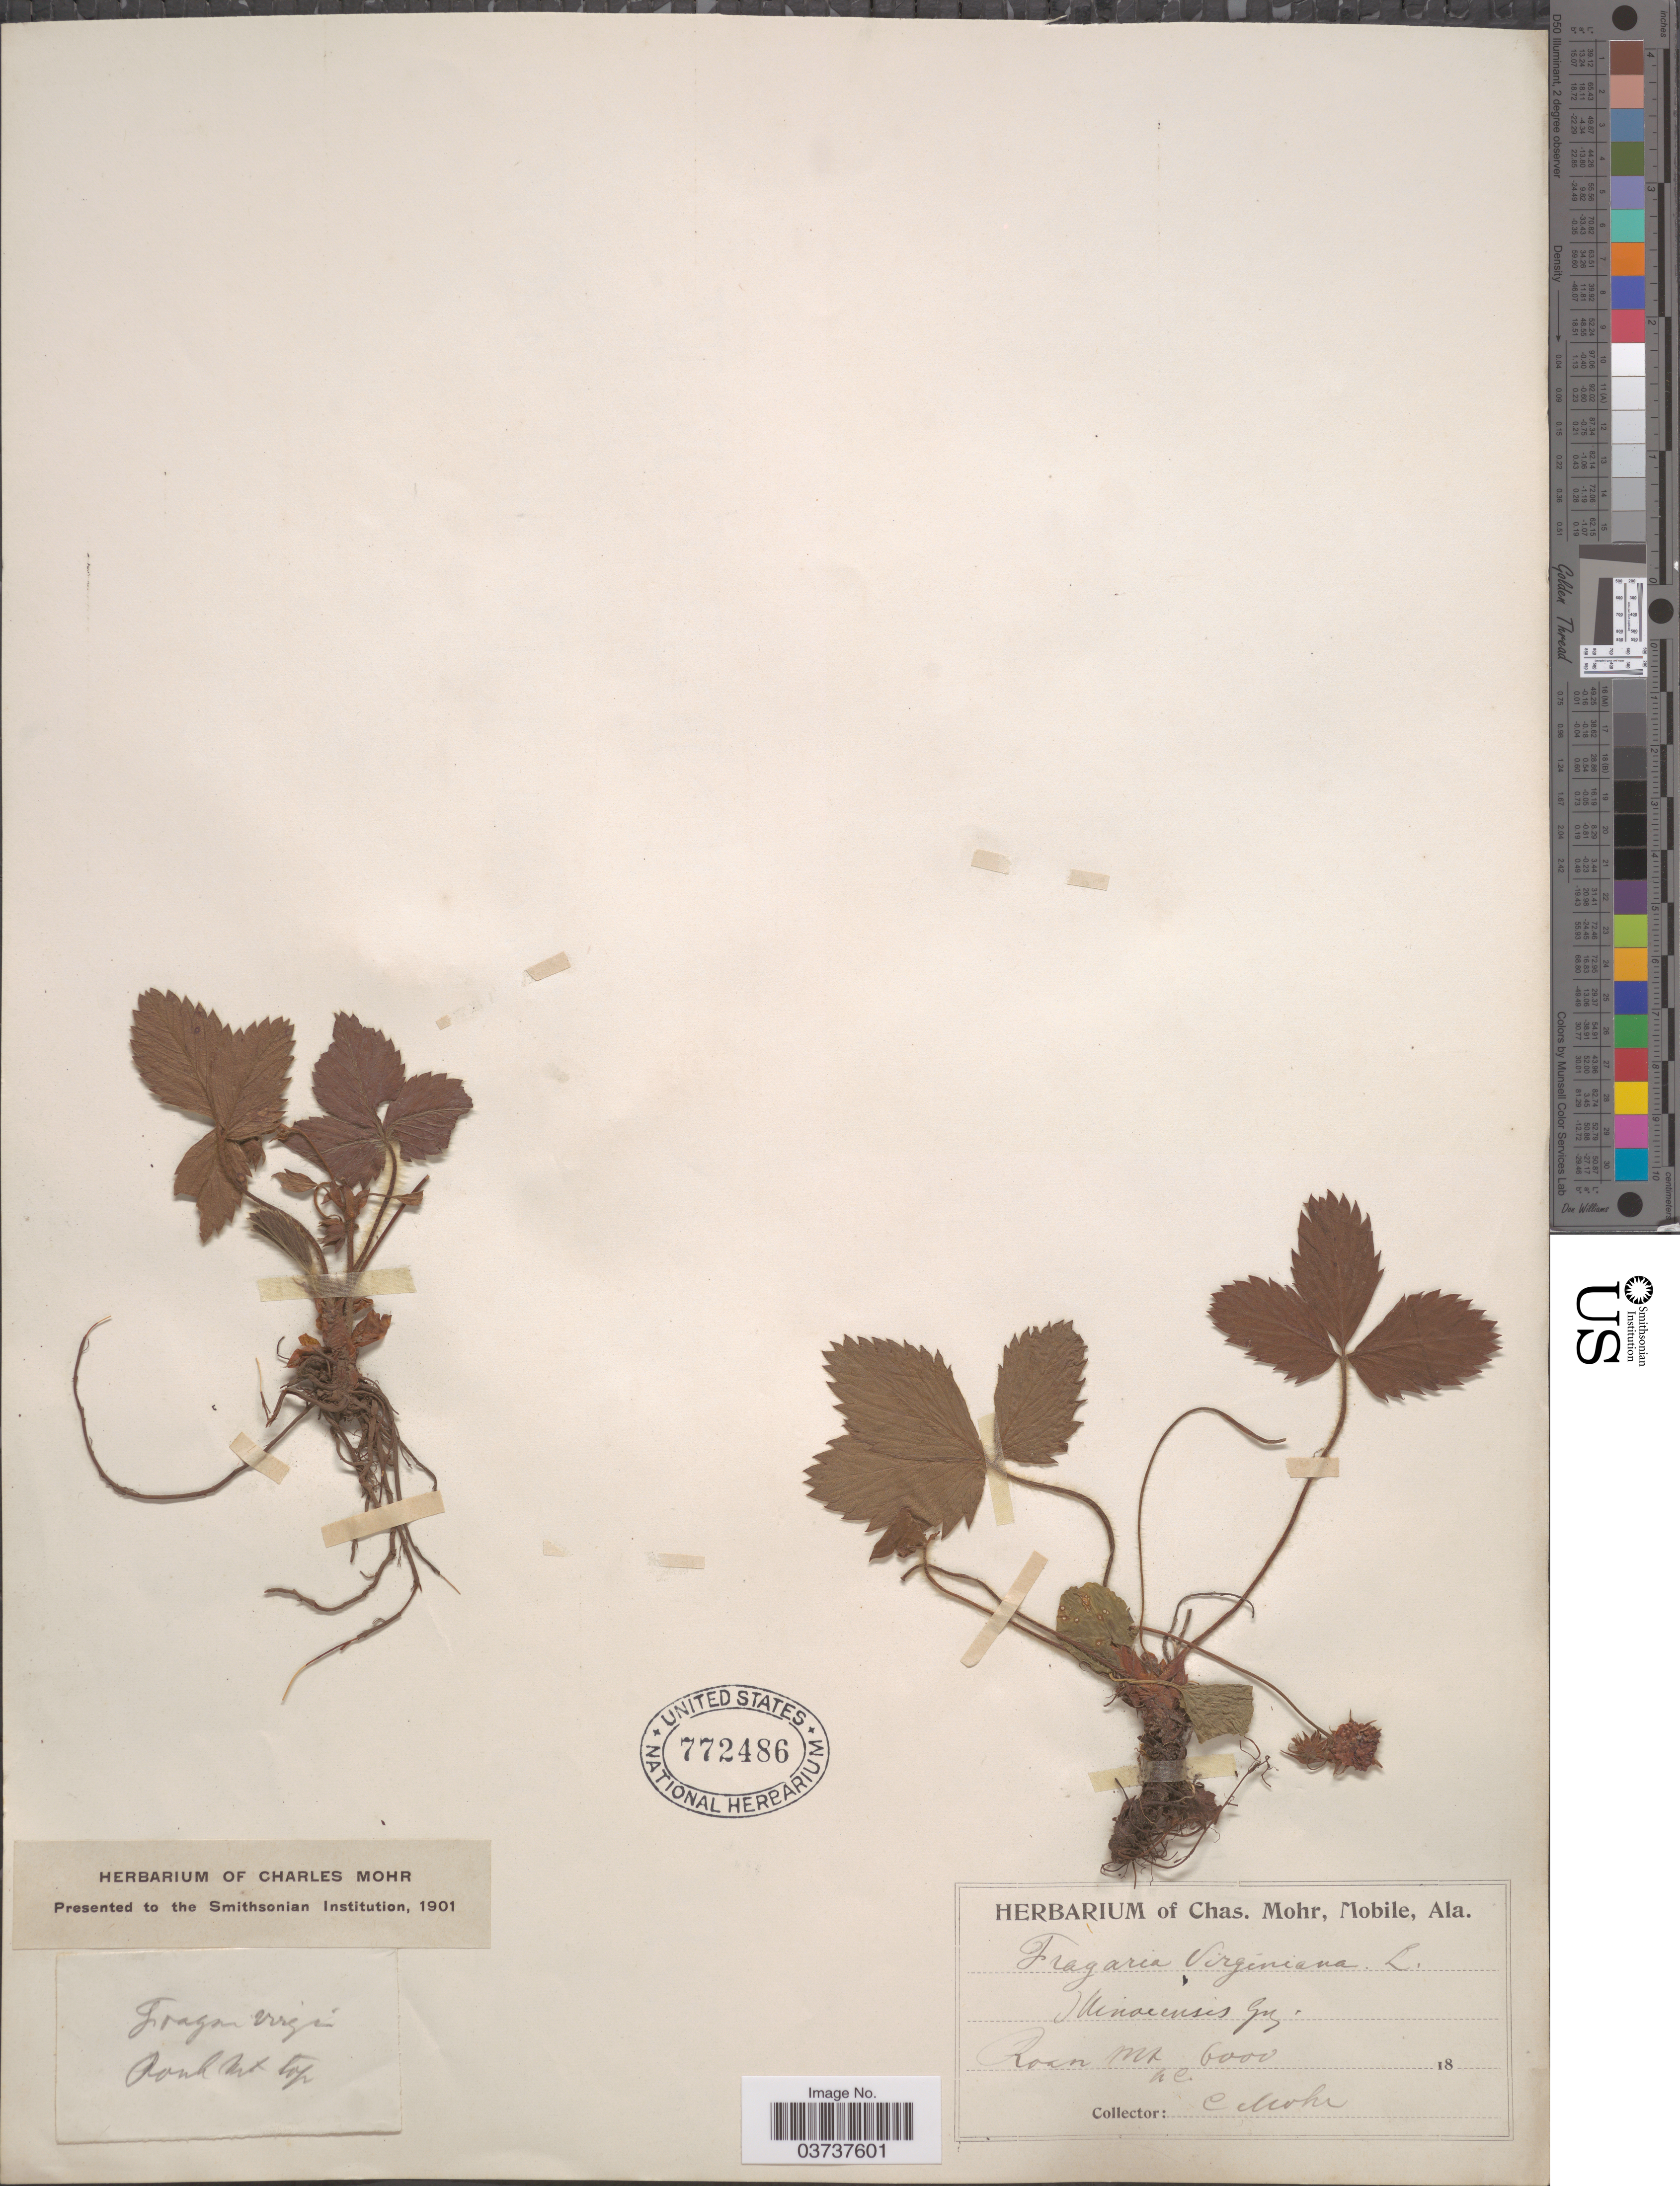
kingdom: Plantae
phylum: Tracheophyta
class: Magnoliopsida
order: Rosales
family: Rosaceae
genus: Fragaria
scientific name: Fragaria virginiana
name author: Mill.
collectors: Mohr, C. T. (herbarium)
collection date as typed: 18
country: United States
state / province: North Carolina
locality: Roan Mt. top.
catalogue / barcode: US 772486